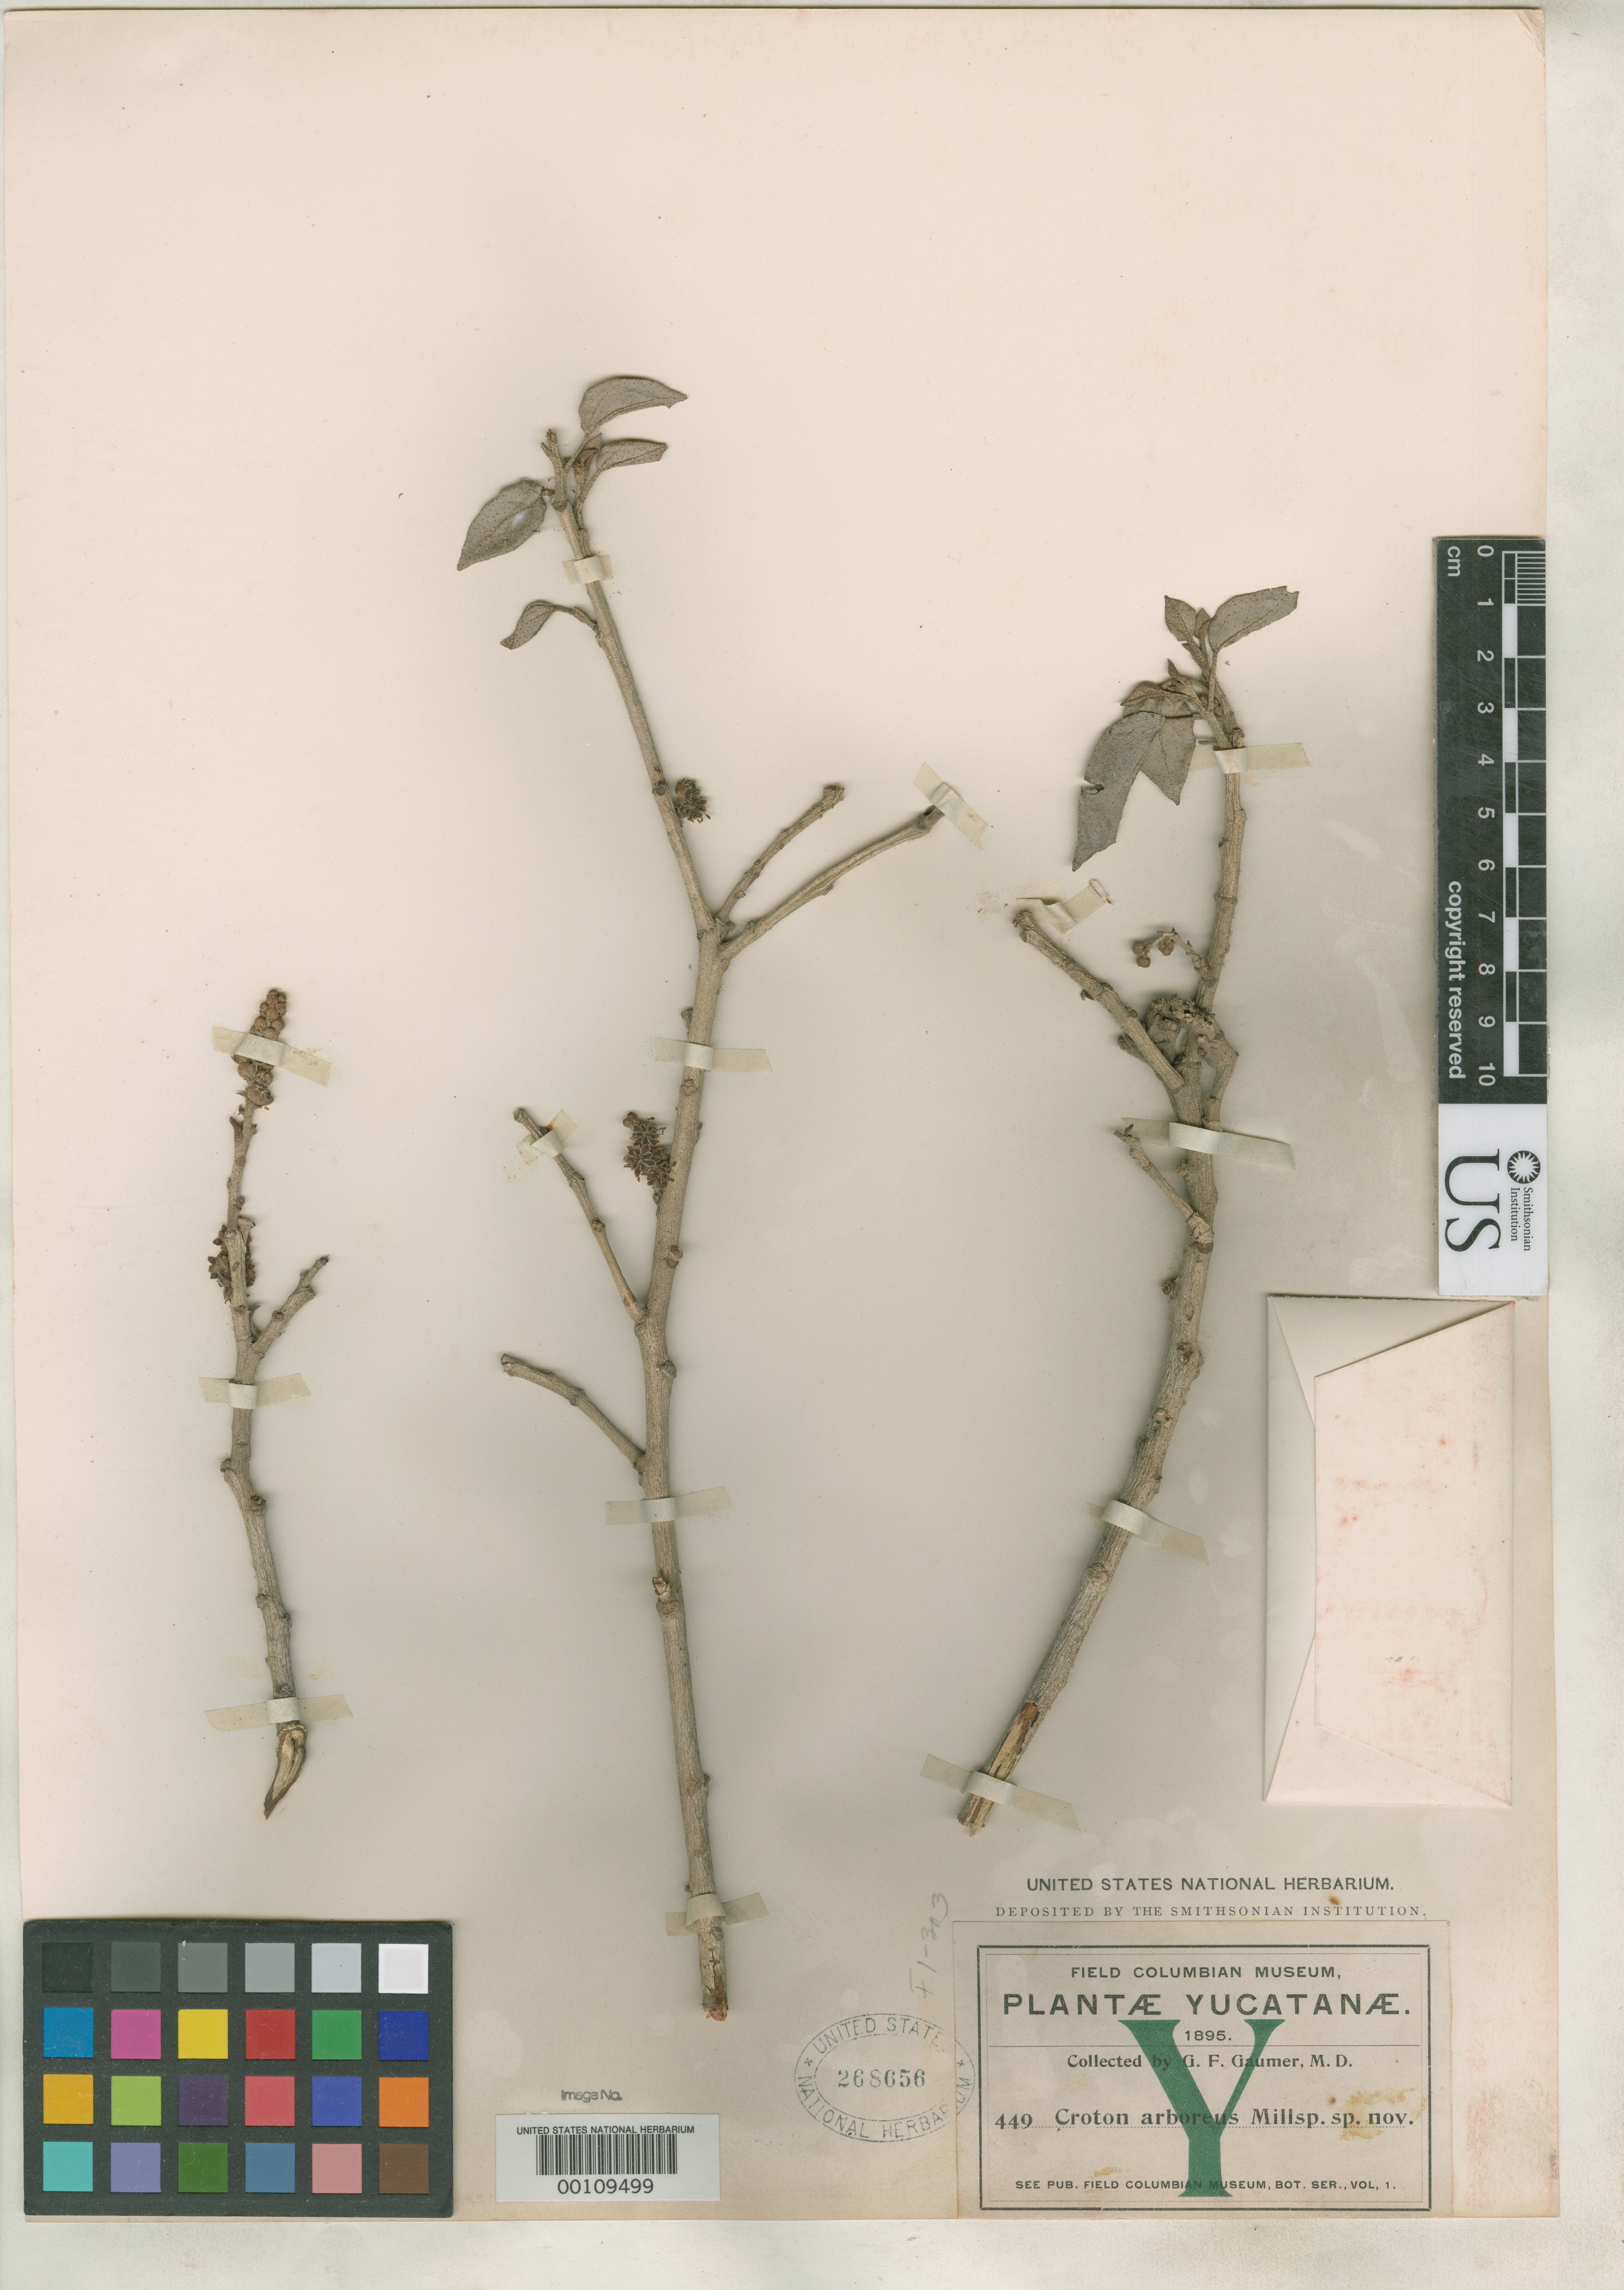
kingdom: Plantae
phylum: Tracheophyta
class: Magnoliopsida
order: Malpighiales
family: Euphorbiaceae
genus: Croton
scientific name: Croton arboreus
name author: Millsp.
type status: Isotype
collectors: G. F. Gaumer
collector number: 449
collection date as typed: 1895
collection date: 1895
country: Mexico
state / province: Yucatán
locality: Near Izamal.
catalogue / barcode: US 268656